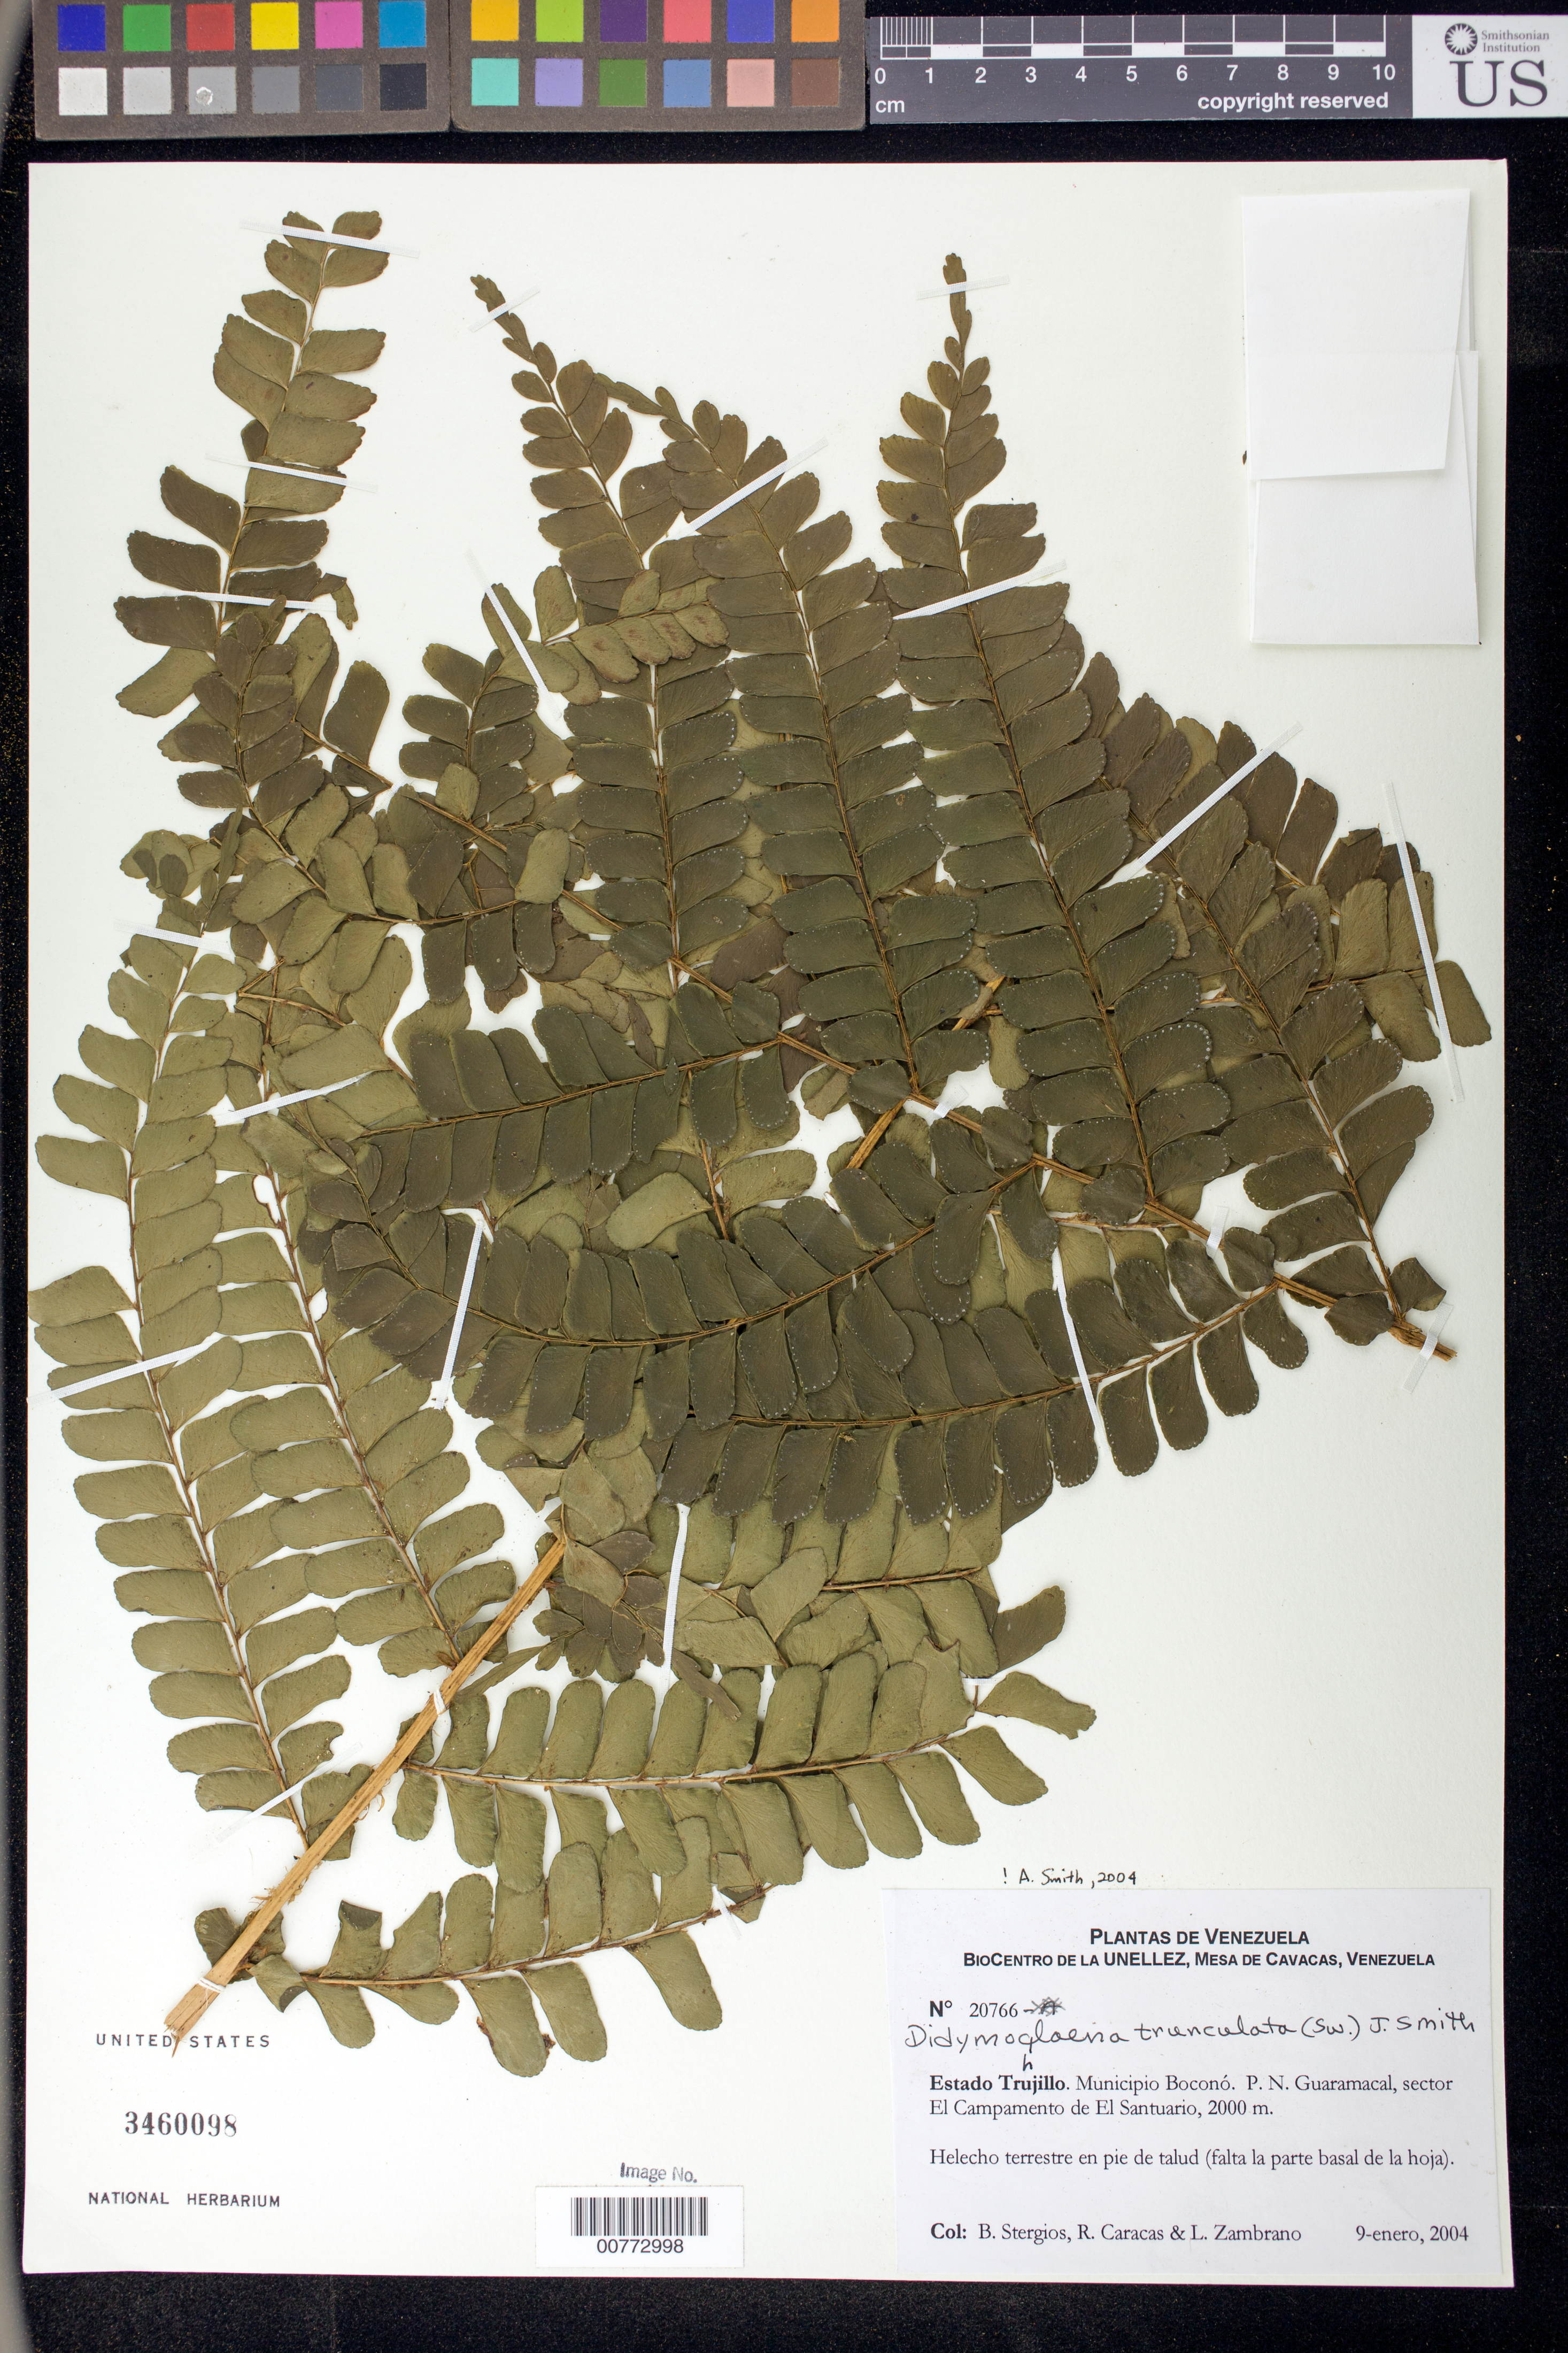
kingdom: Plantae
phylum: Tracheophyta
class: Polypodiopsida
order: Polypodiales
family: Didymochlaenaceae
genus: Didymochlaena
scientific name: Didymochlaena truncatula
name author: (Sw.) J. Sm.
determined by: Stergios, B. G.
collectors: B. G. Stergios, R. Caracas & L. Zambrano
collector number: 20766A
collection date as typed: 09 Jan 2004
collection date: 2004-01-09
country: Venezuela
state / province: Trujillo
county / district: Boconó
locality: Parque Nacional Guaramacal, sector El Campamento de El Santuario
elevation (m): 2000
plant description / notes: PORT, US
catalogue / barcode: US 3460098